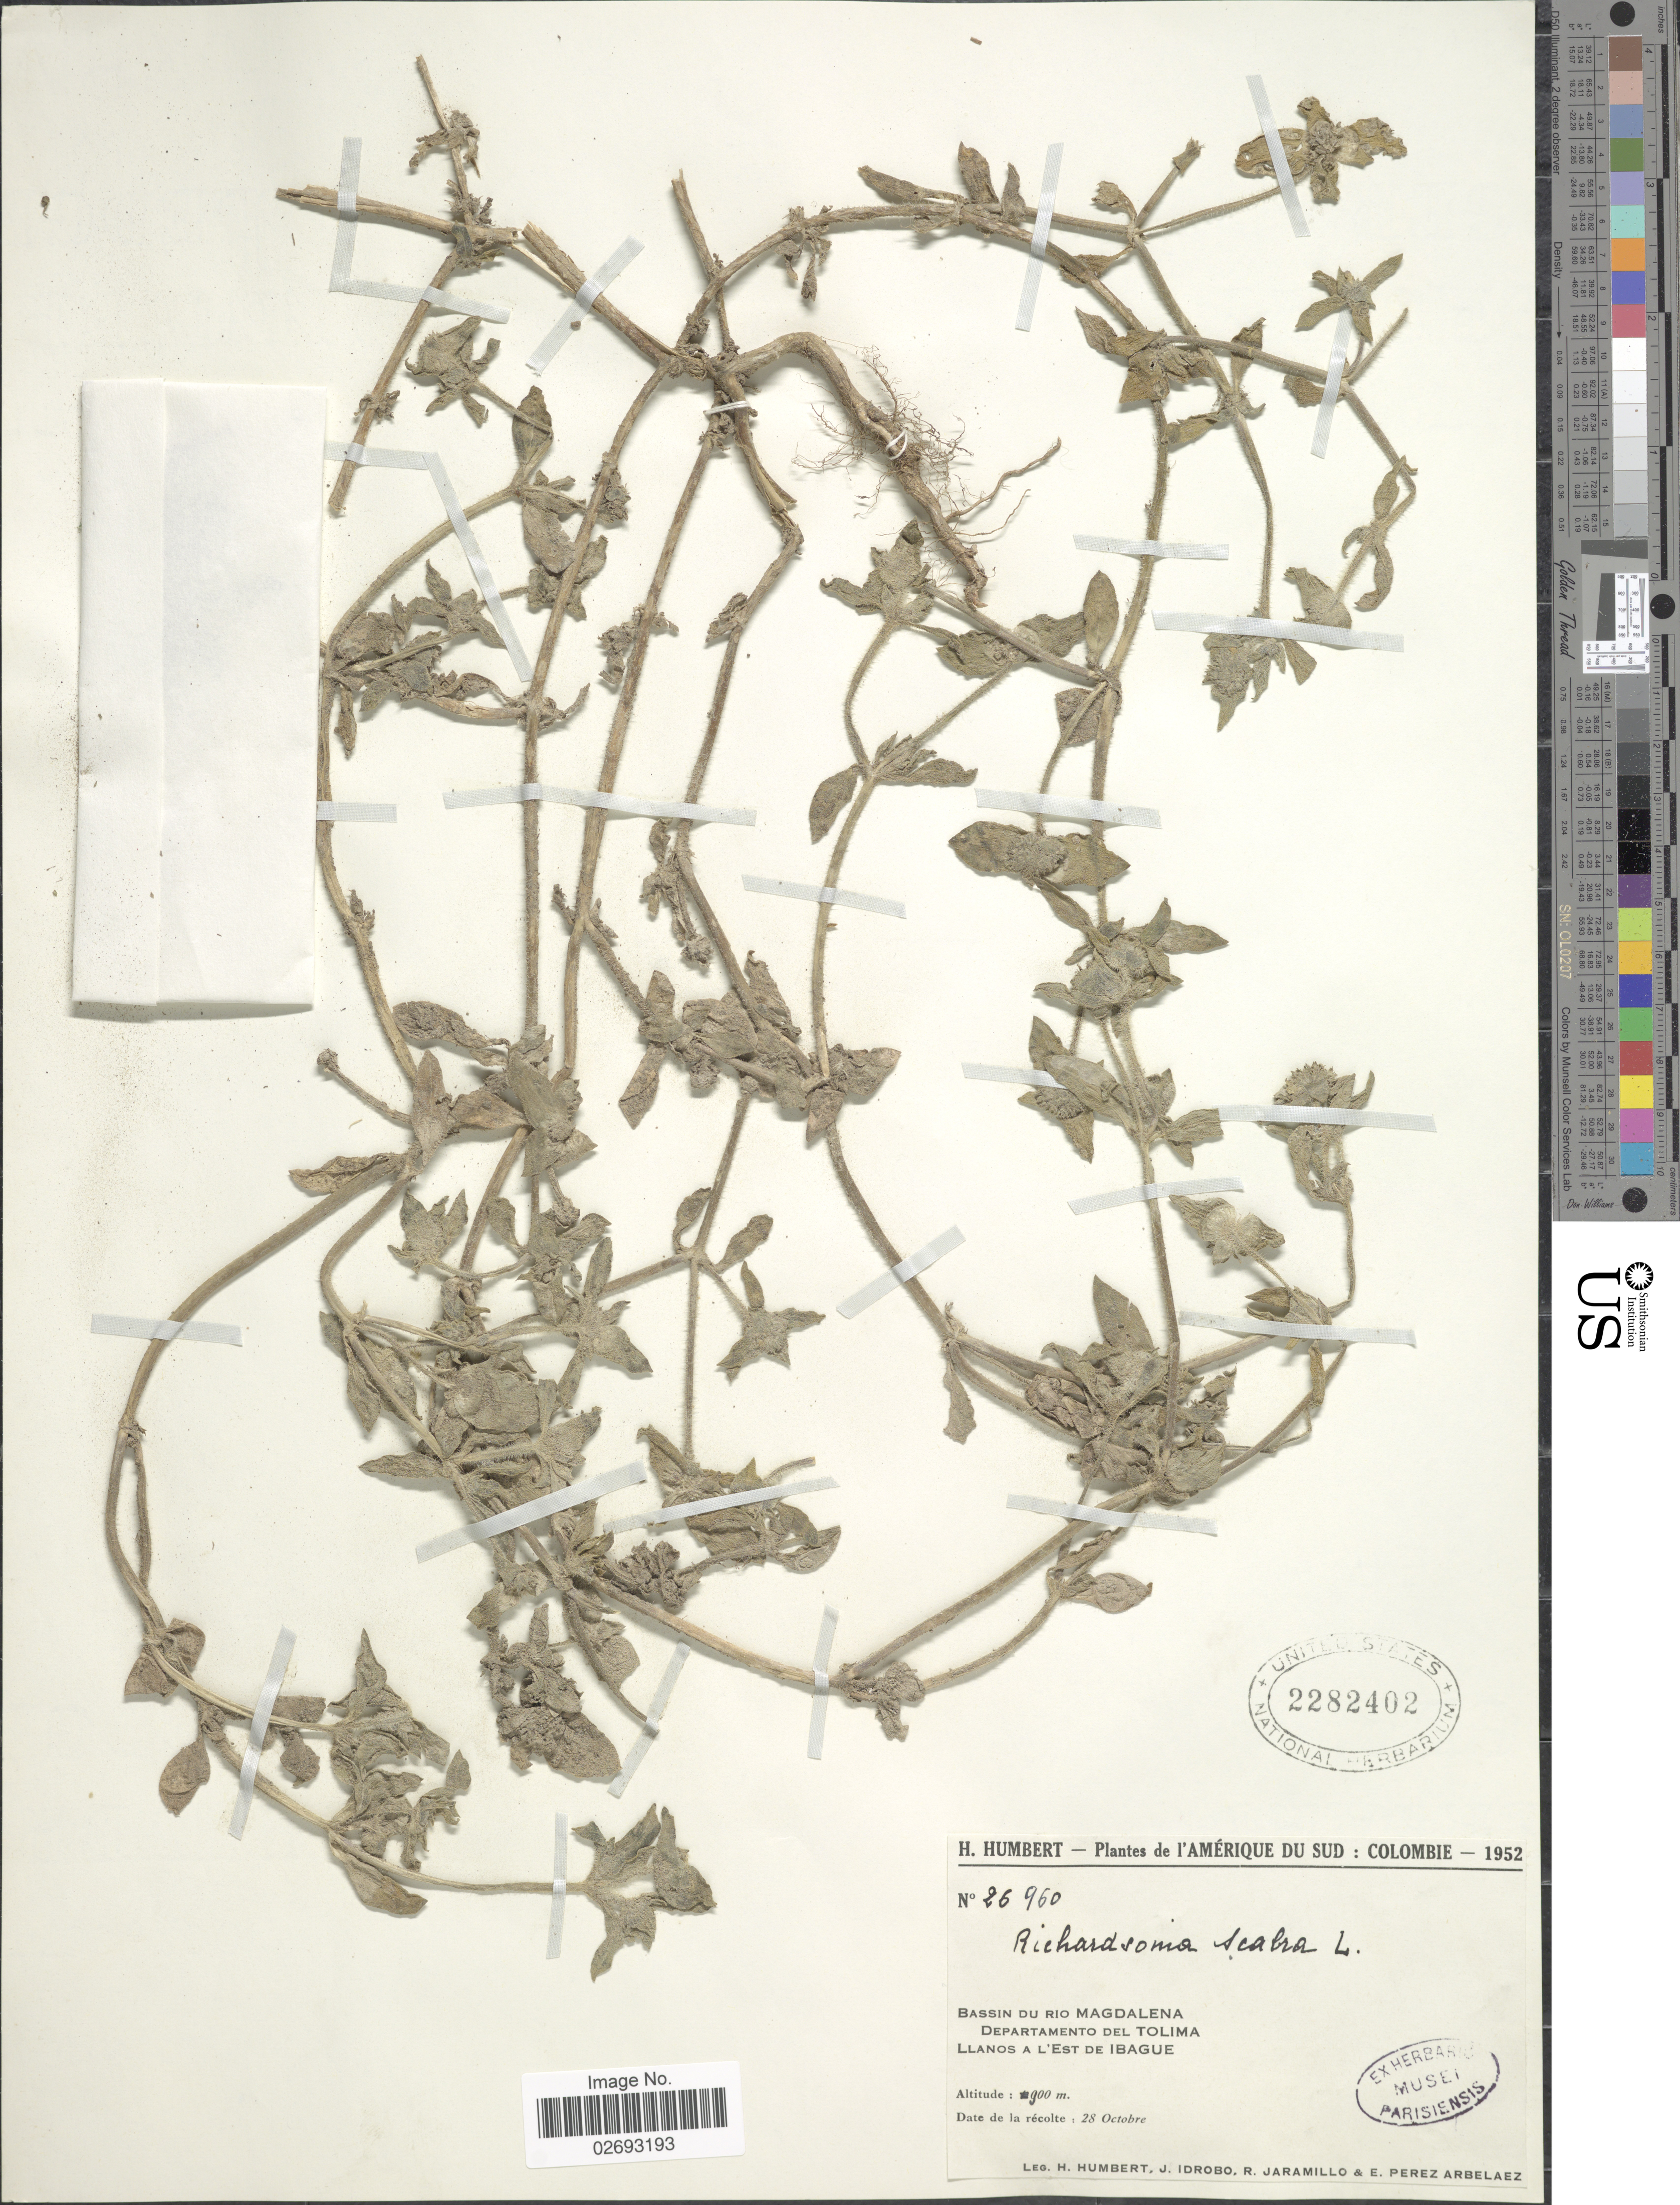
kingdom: Plantae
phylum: Tracheophyta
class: Magnoliopsida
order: Gentianales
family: Rubiaceae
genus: Richardia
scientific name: Richardia scabra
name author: L.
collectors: H. Humbert, J. M. Idrobo, R. Jaramillo M. & E. Pérez Arbeláez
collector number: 26960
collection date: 1952-10-28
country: Colombia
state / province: Tolima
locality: Bassin du Rio Magdalena. Departamento del Tolima. Llanos a l'Est de Ibague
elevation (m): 900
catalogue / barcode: US 2282402